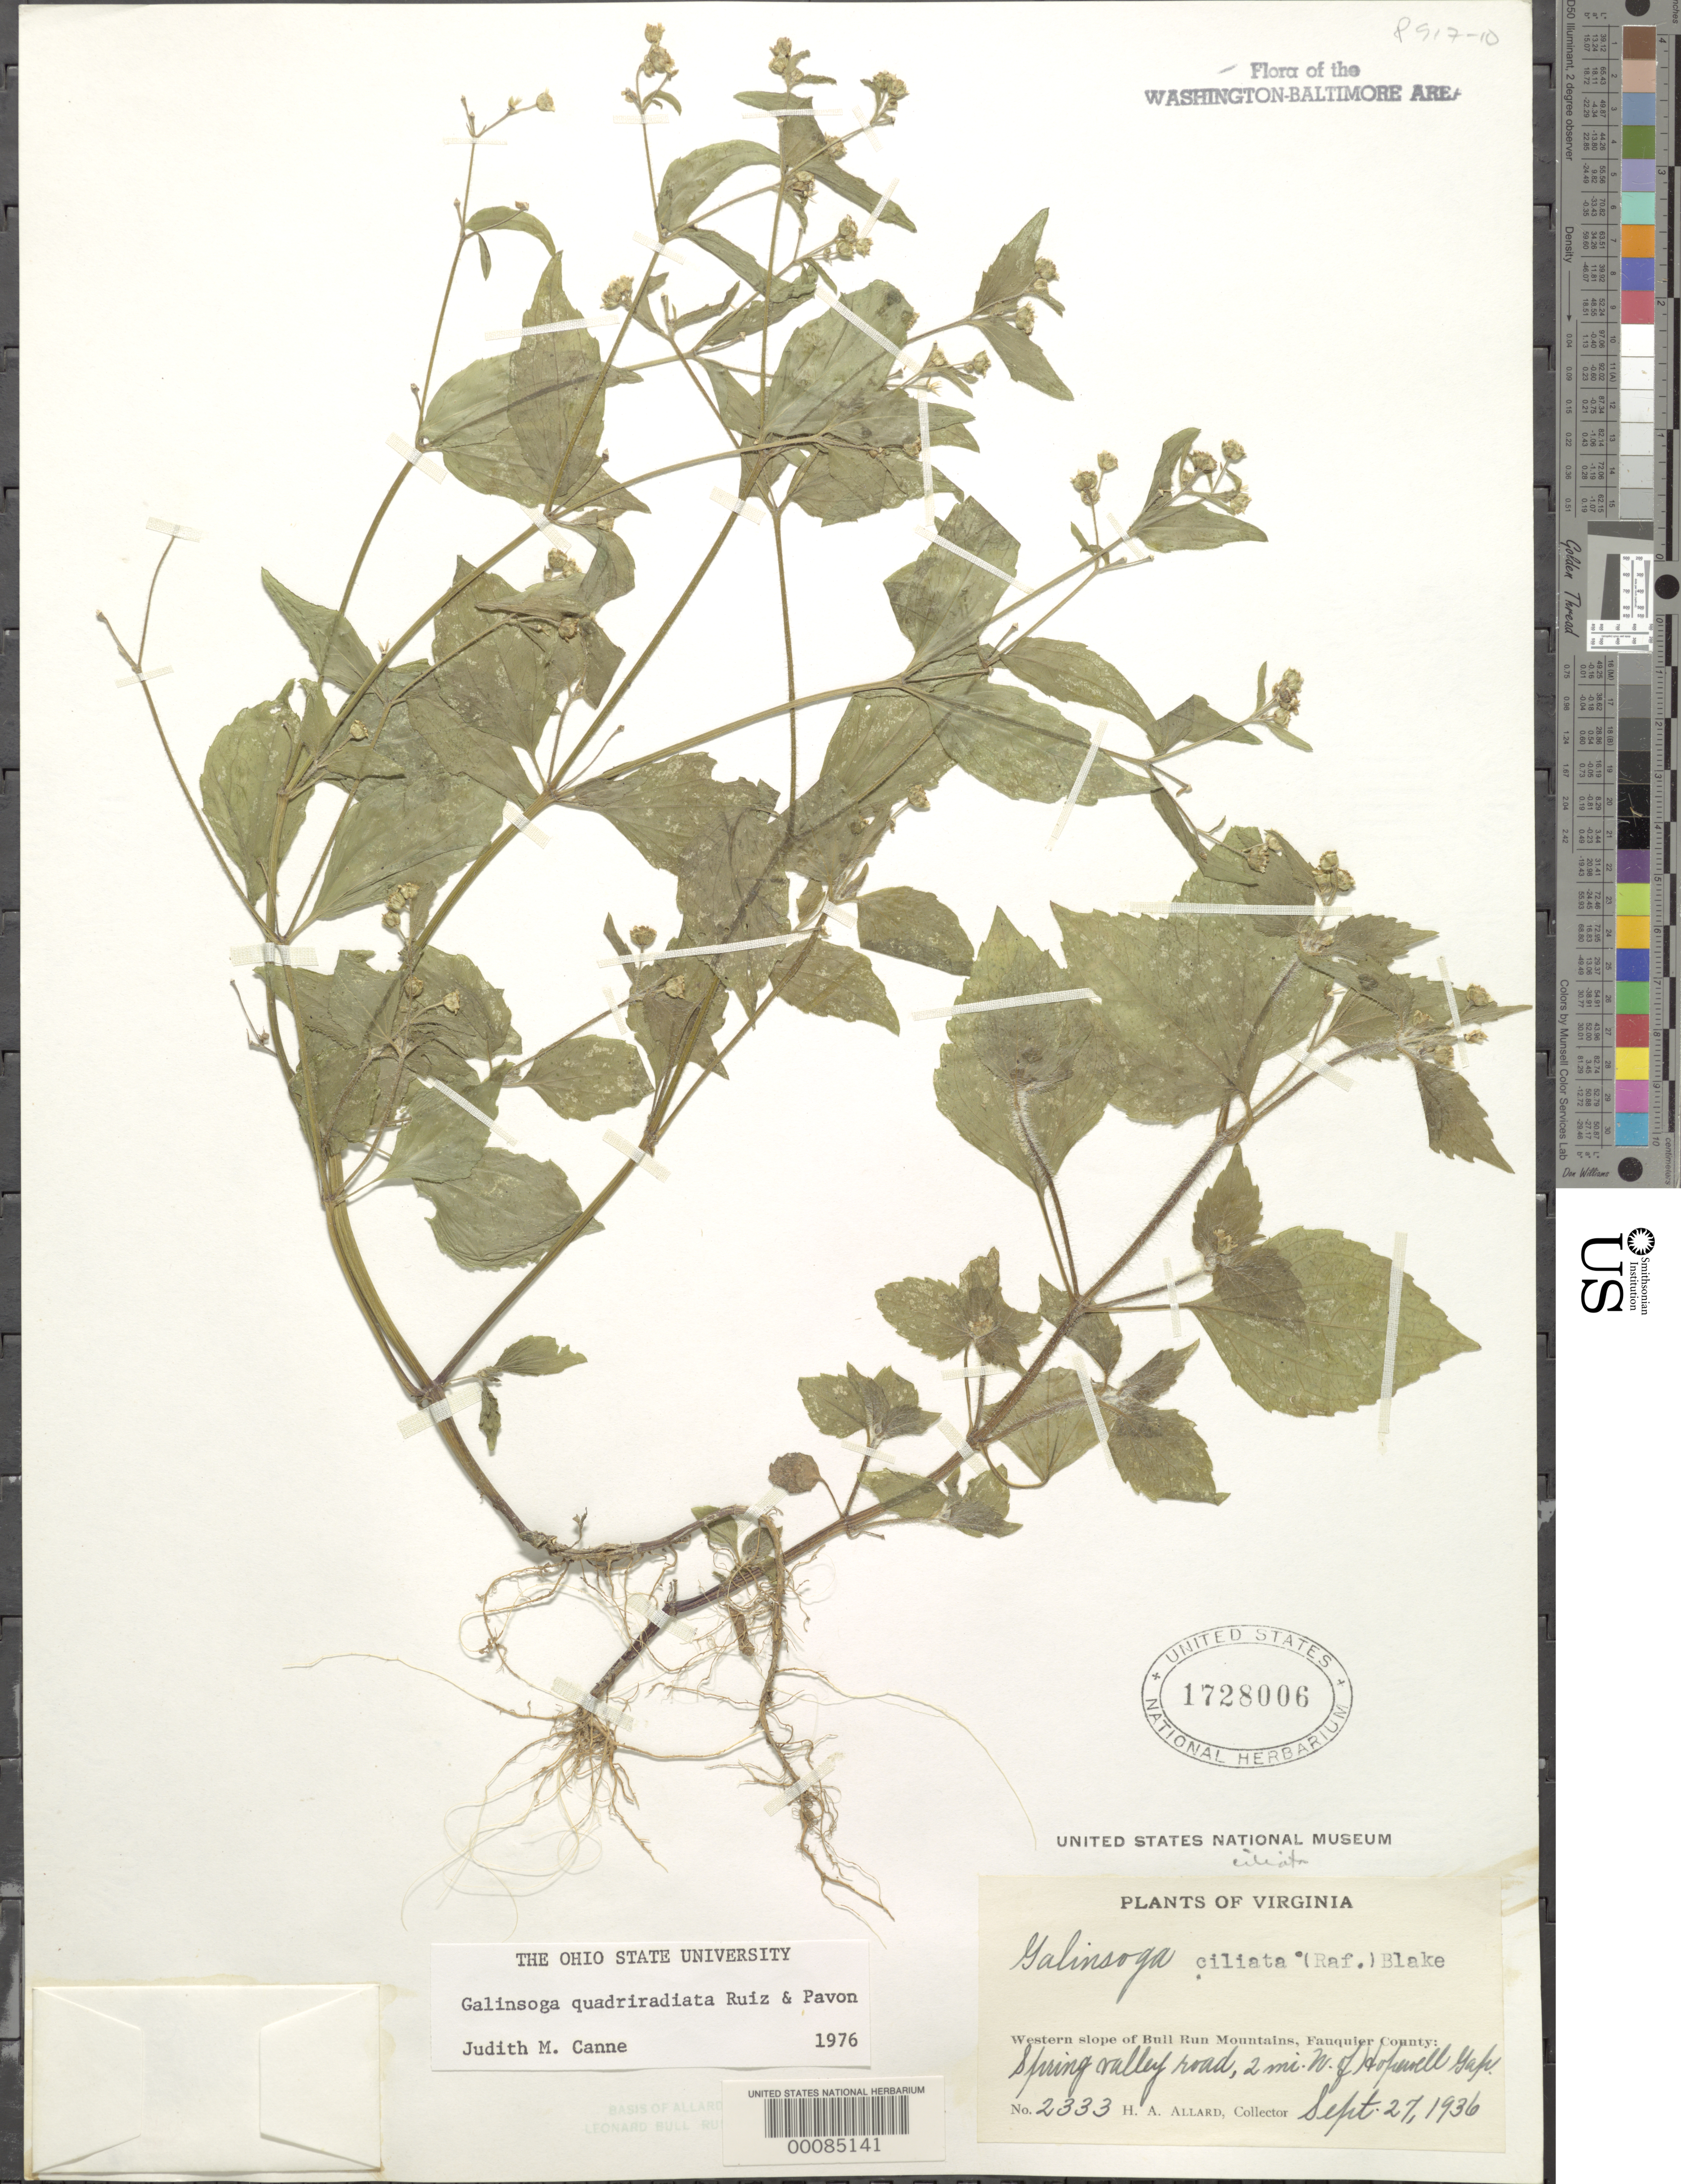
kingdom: Plantae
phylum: Tracheophyta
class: Magnoliopsida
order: Asterales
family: Asteraceae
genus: Galinsoga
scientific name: Galinsoga quadriradiata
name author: Ruiz & Pav.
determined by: Canne-Hilliker, J. M.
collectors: H. A. Allard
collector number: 2333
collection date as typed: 27 Sep 1936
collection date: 1936-09-27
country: United States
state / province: Virginia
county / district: Fauquier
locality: North of Hopewell Gap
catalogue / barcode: US 1728006